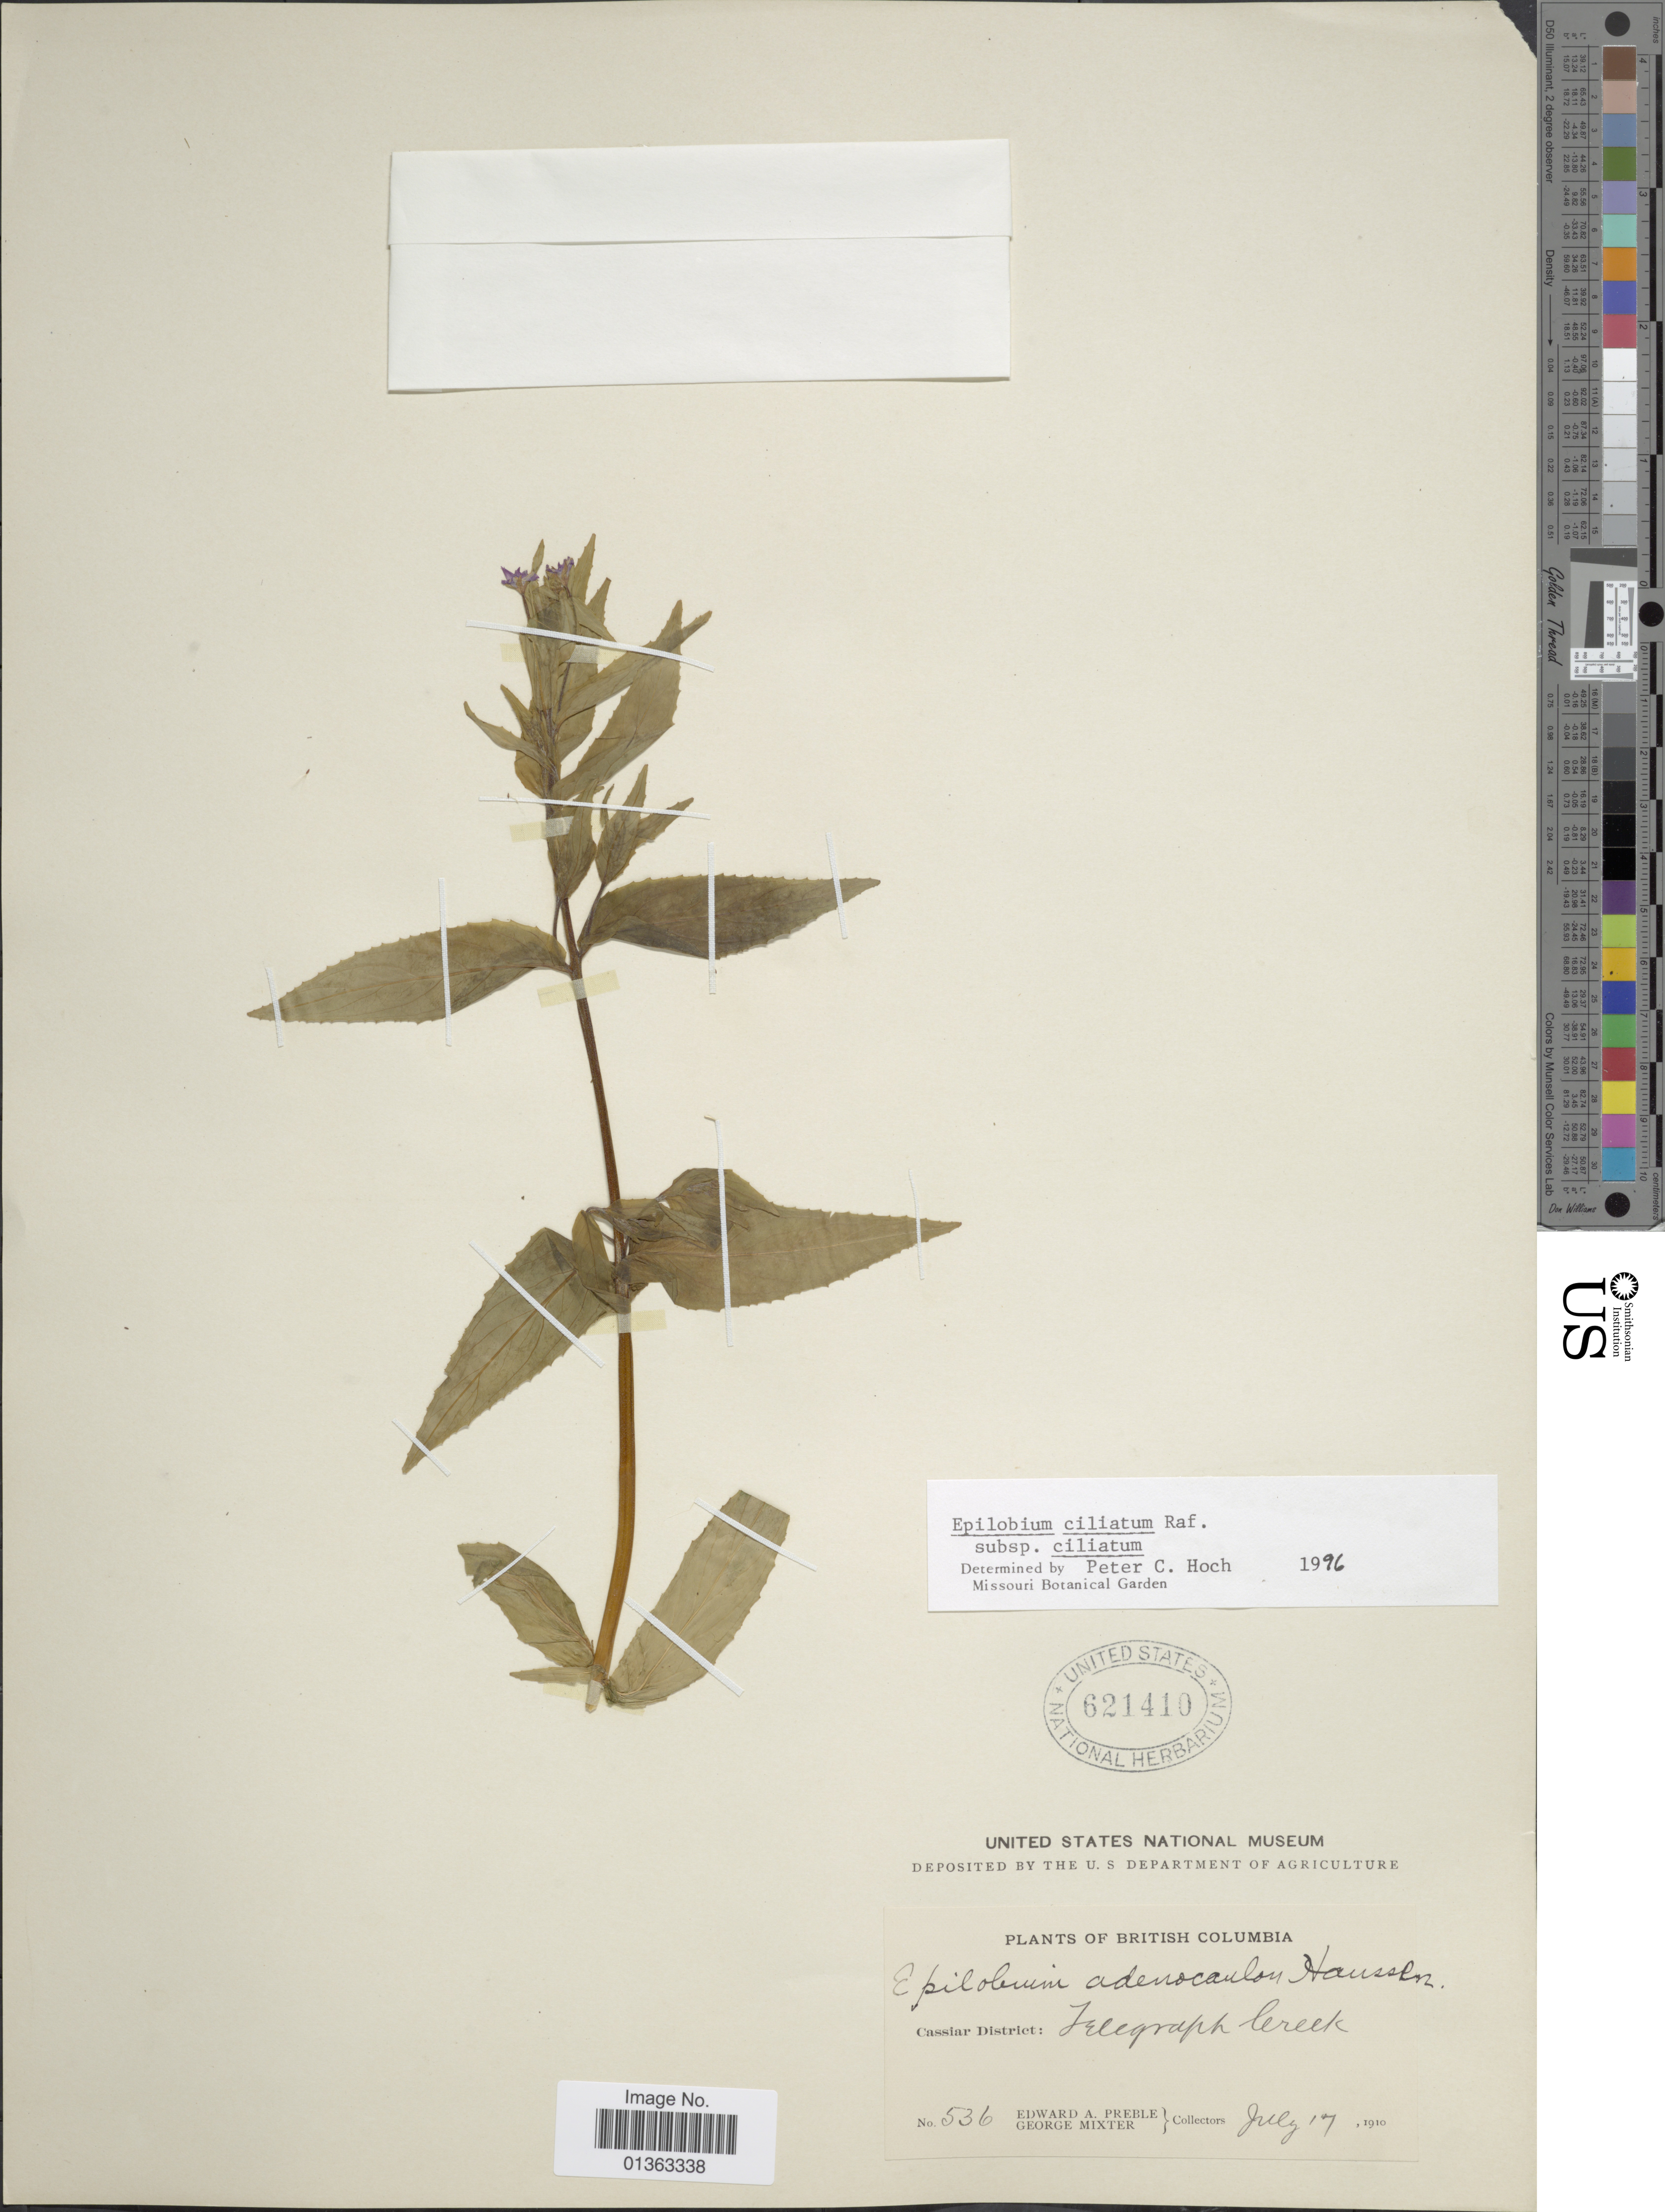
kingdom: Plantae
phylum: Tracheophyta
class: Magnoliopsida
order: Myrtales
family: Onagraceae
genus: Epilobium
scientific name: Epilobium ciliatum subsp. ciliatum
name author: Raf.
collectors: E. Preble & G. Mixter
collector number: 536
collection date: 1910-07-17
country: Canada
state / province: British Columbia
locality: Cassiar District: Telegraph Creek.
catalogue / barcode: US 621410